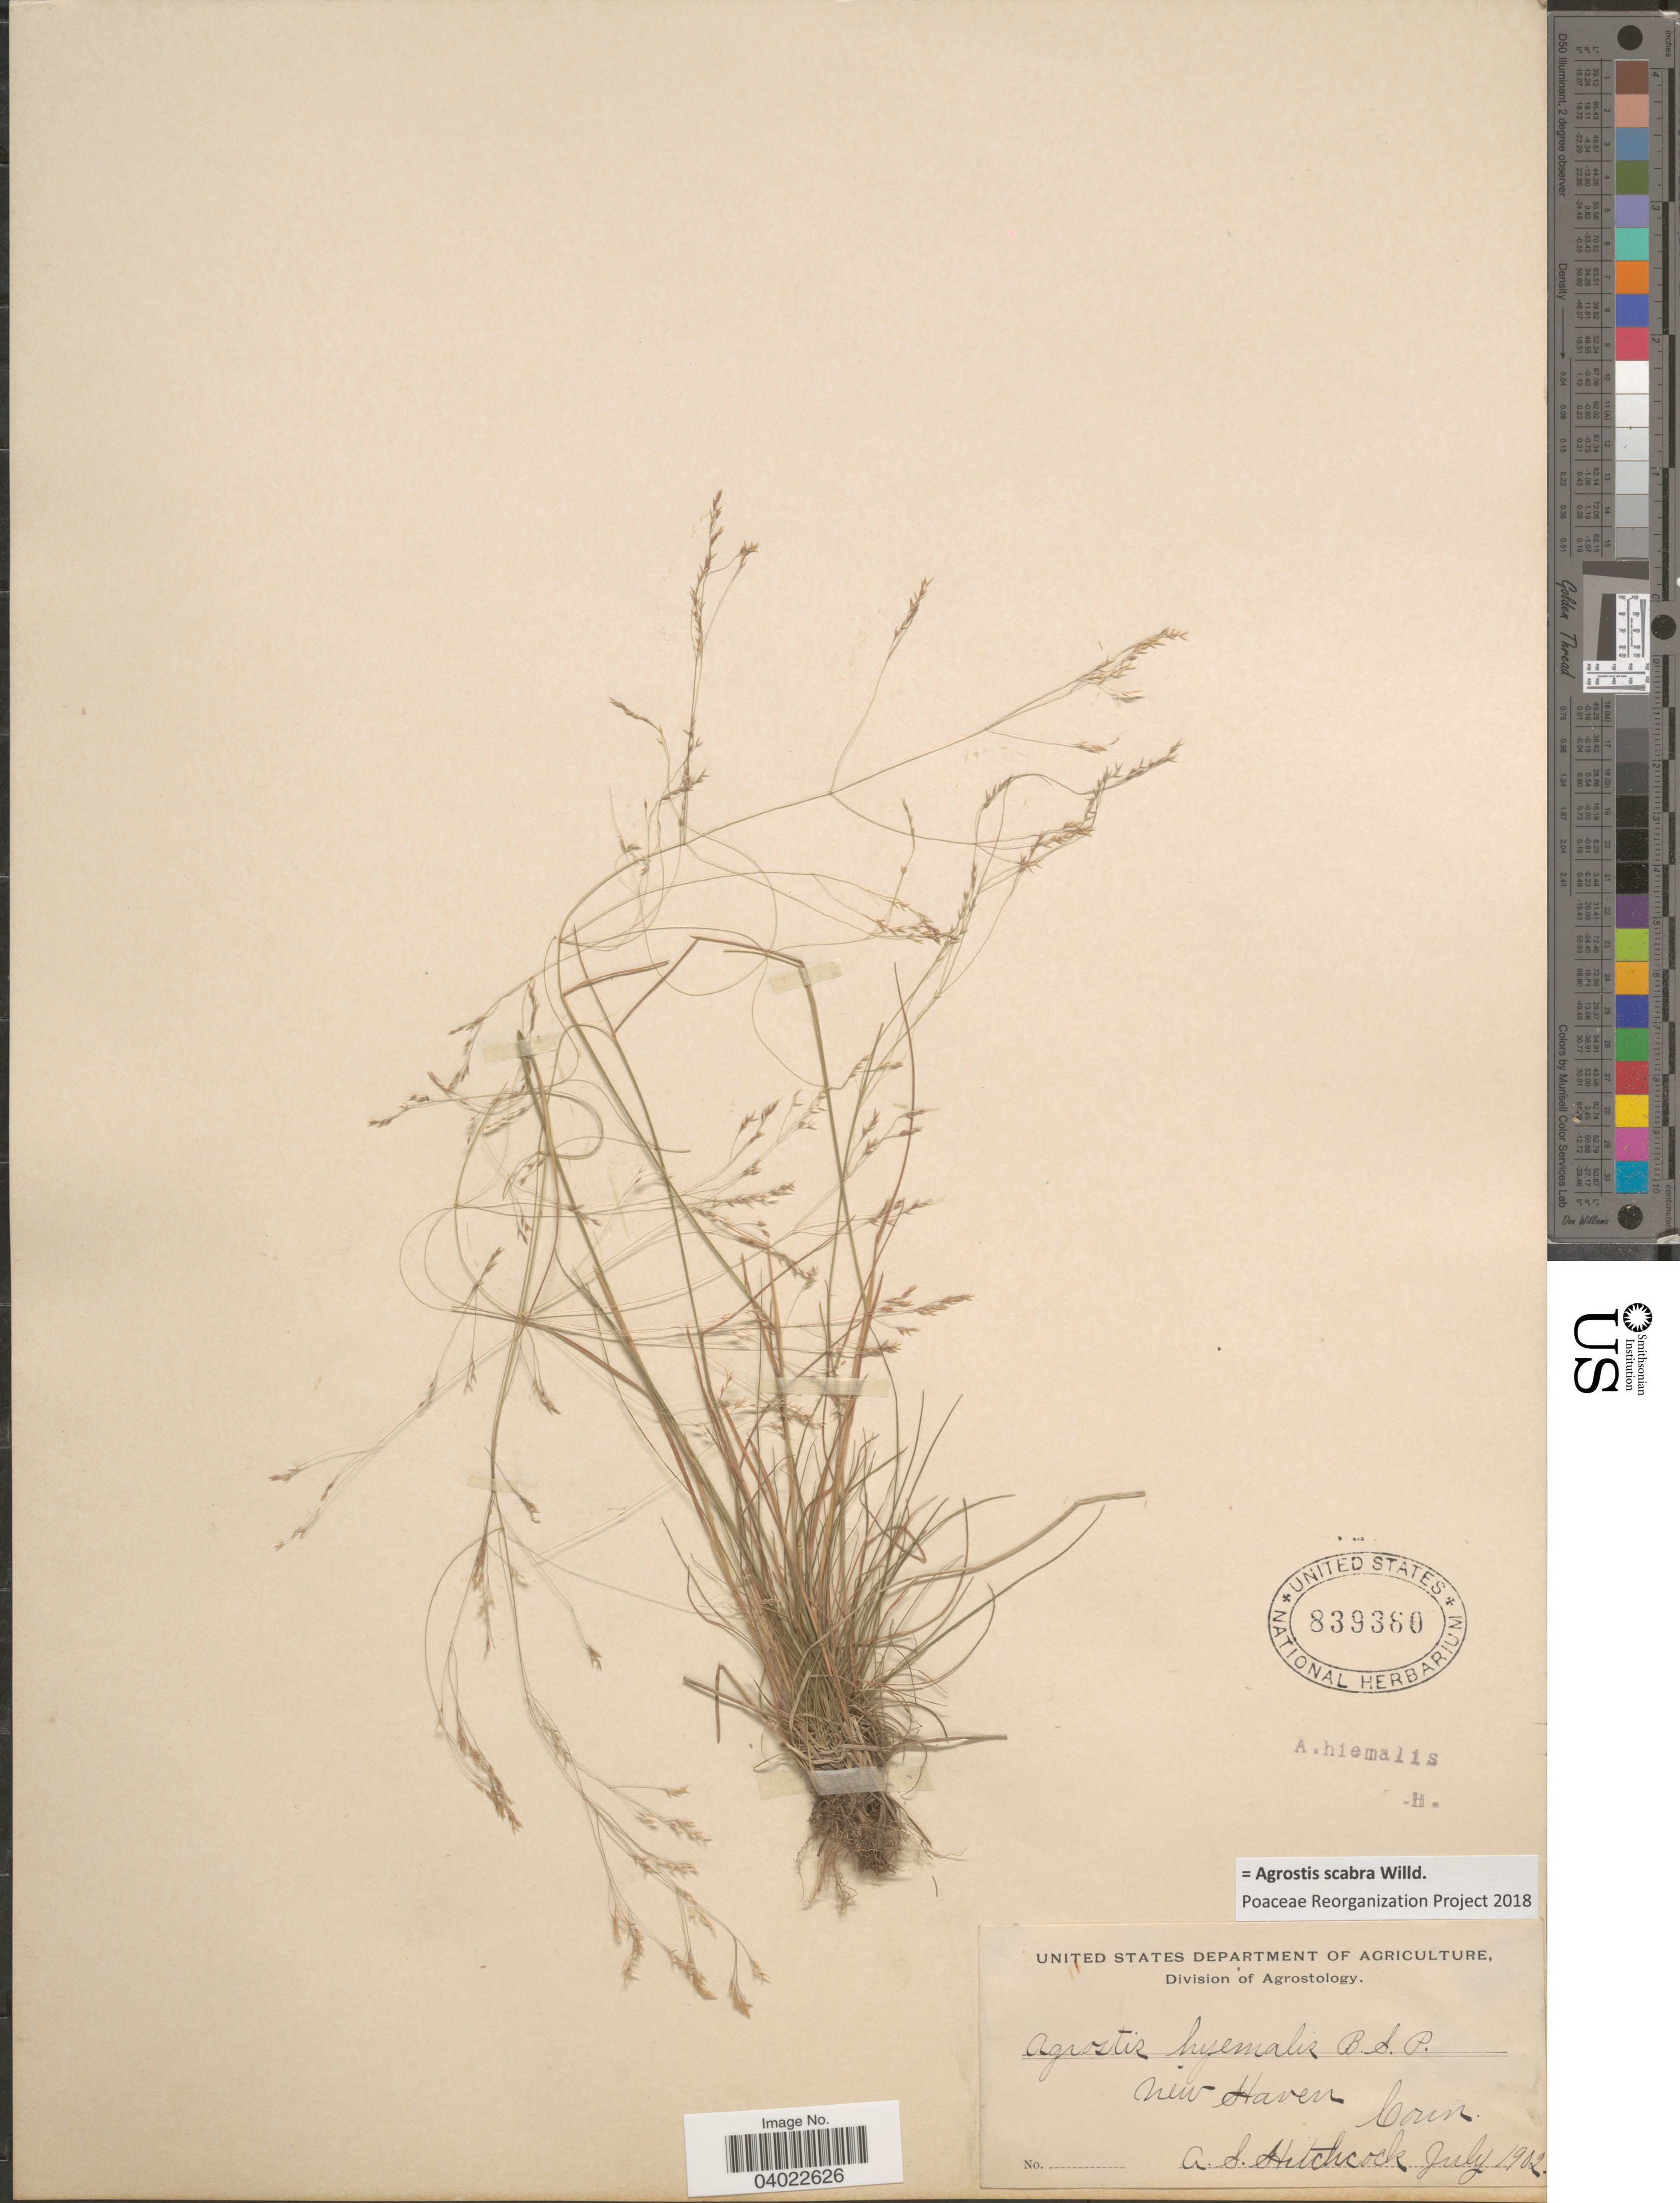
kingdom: Plantae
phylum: Tracheophyta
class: Liliopsida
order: Poales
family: Poaceae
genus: Agrostis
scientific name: Agrostis scabra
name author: Willd.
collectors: A. S. Hitchcock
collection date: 1902-07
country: United States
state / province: Connecticut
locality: New Haven.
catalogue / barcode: US 839360